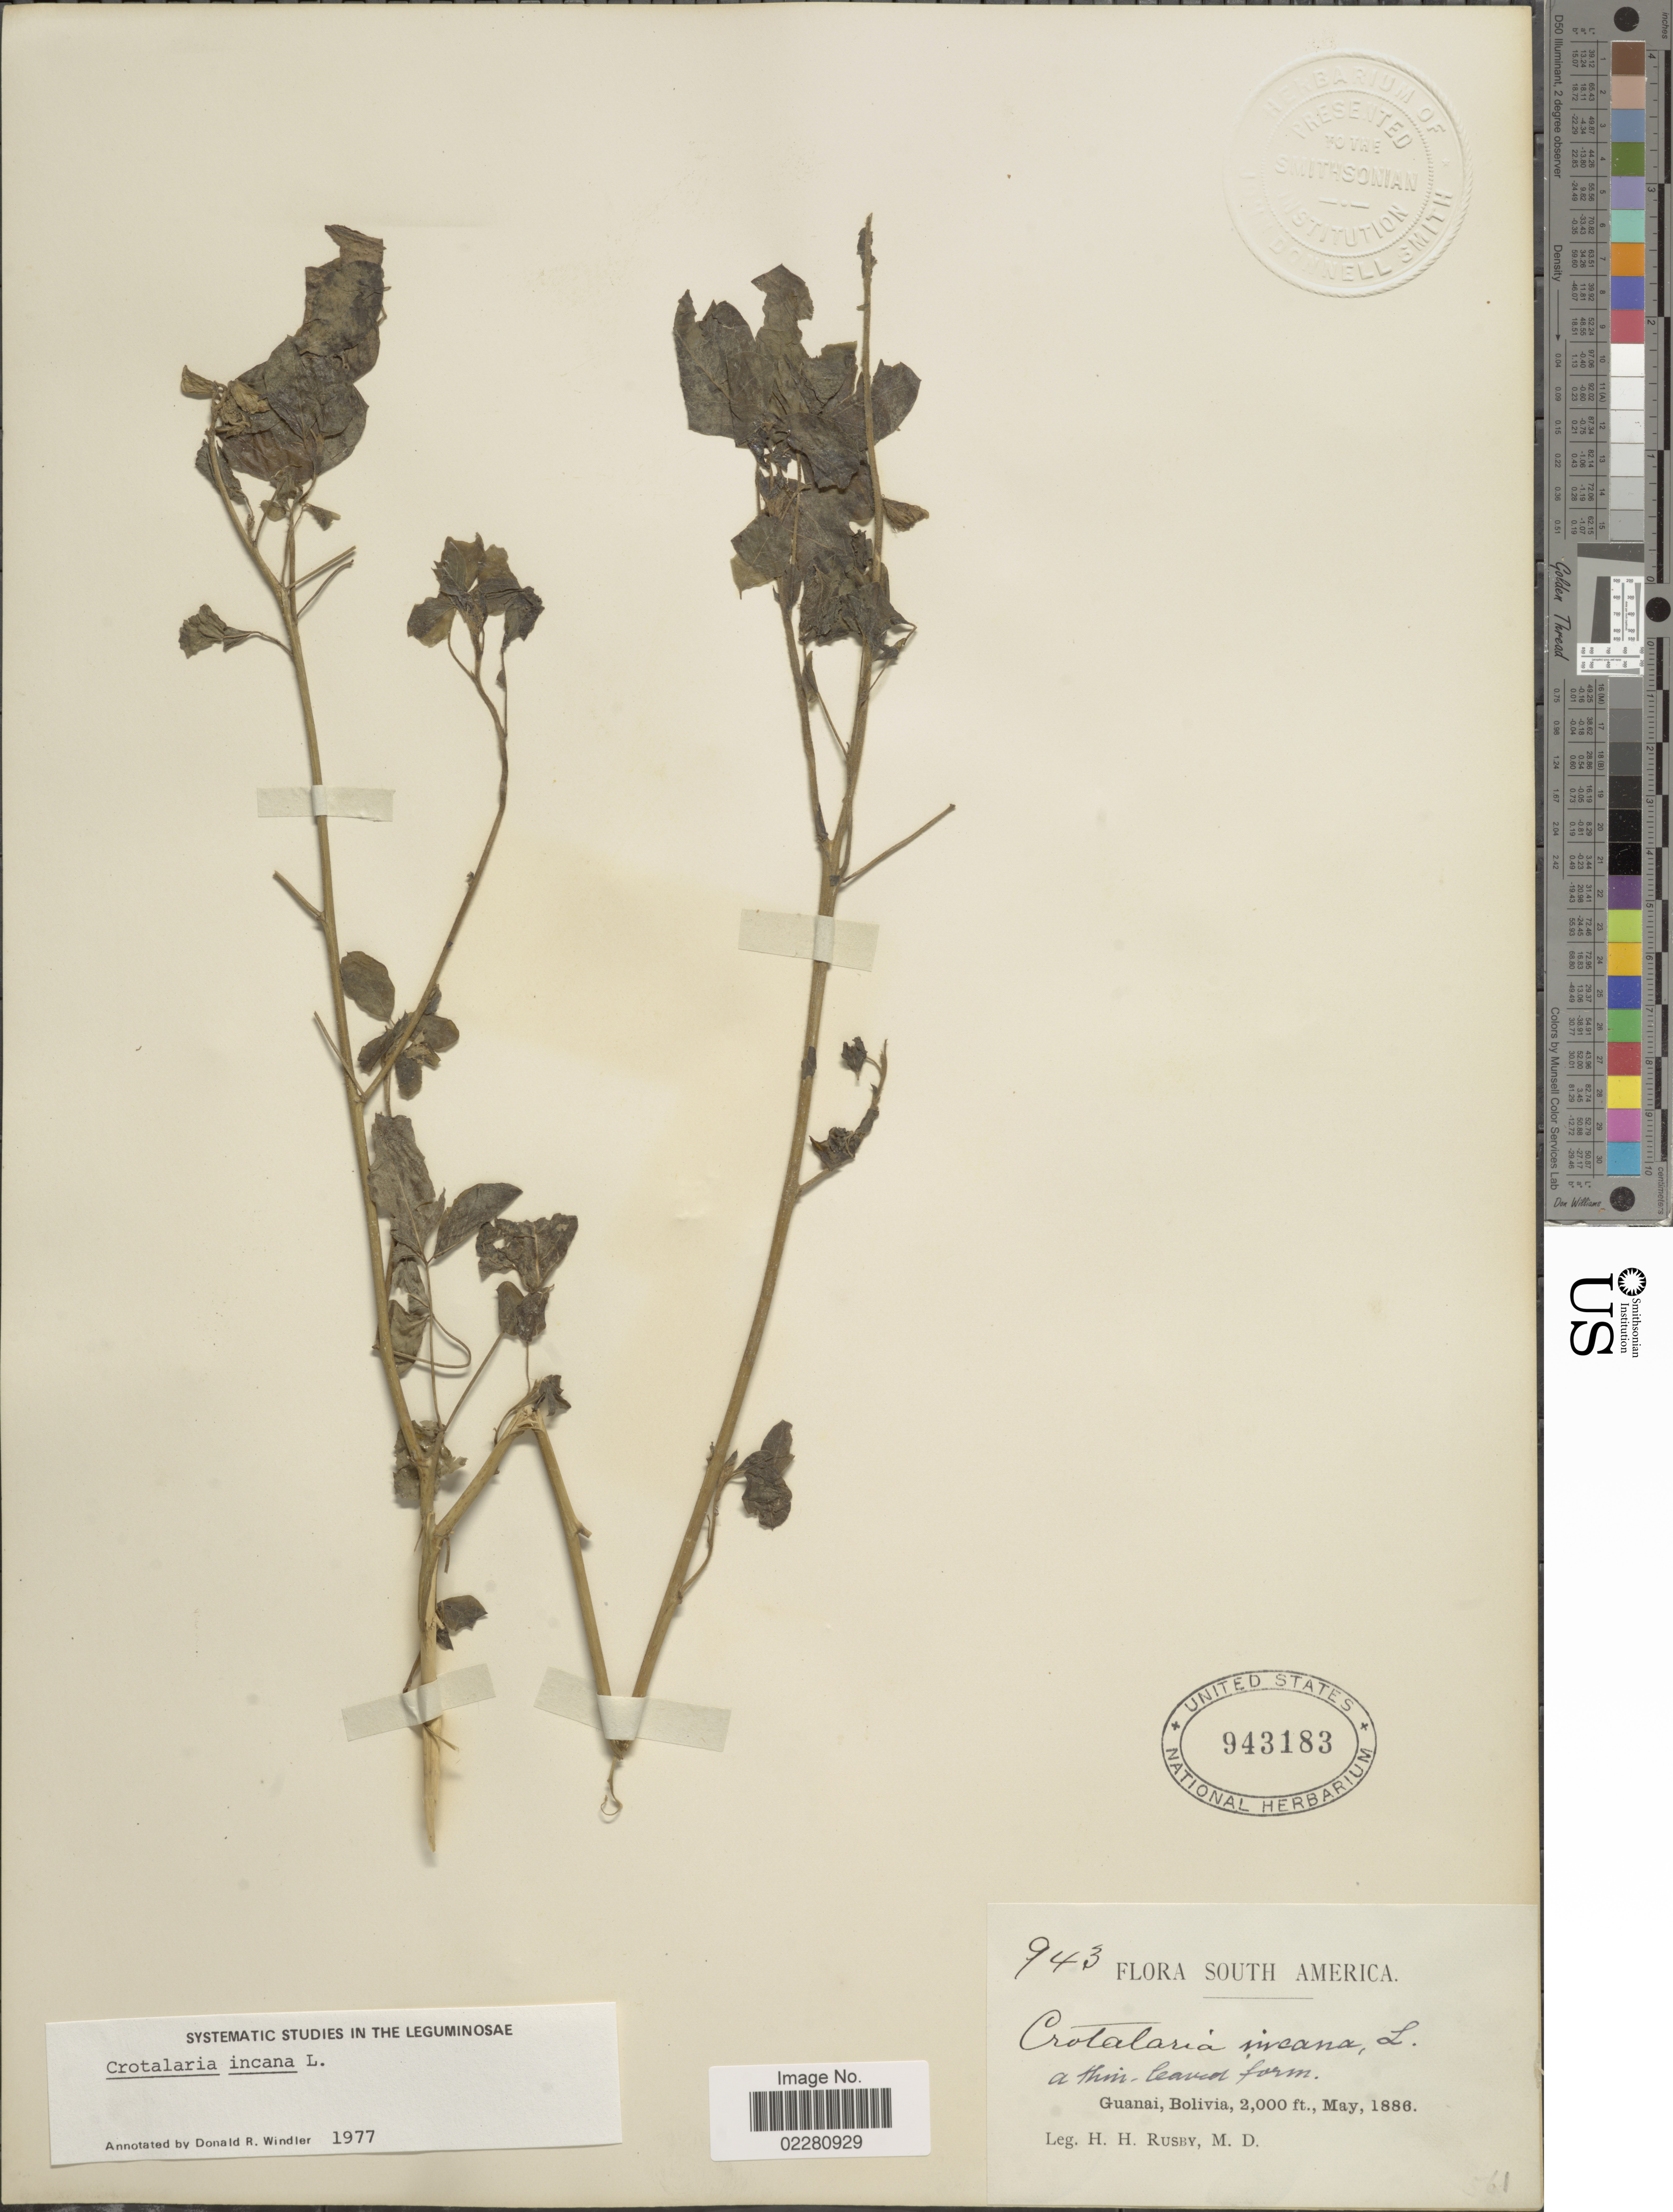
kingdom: Plantae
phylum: Tracheophyta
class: Magnoliopsida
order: Fabales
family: Fabaceae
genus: Crotalaria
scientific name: Crotalaria incana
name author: L.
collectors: D. Fairchild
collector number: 2588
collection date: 1932-01-11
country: Bahamas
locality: Baham Islands, Gun Point, Elenthra Island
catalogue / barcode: US 1556563